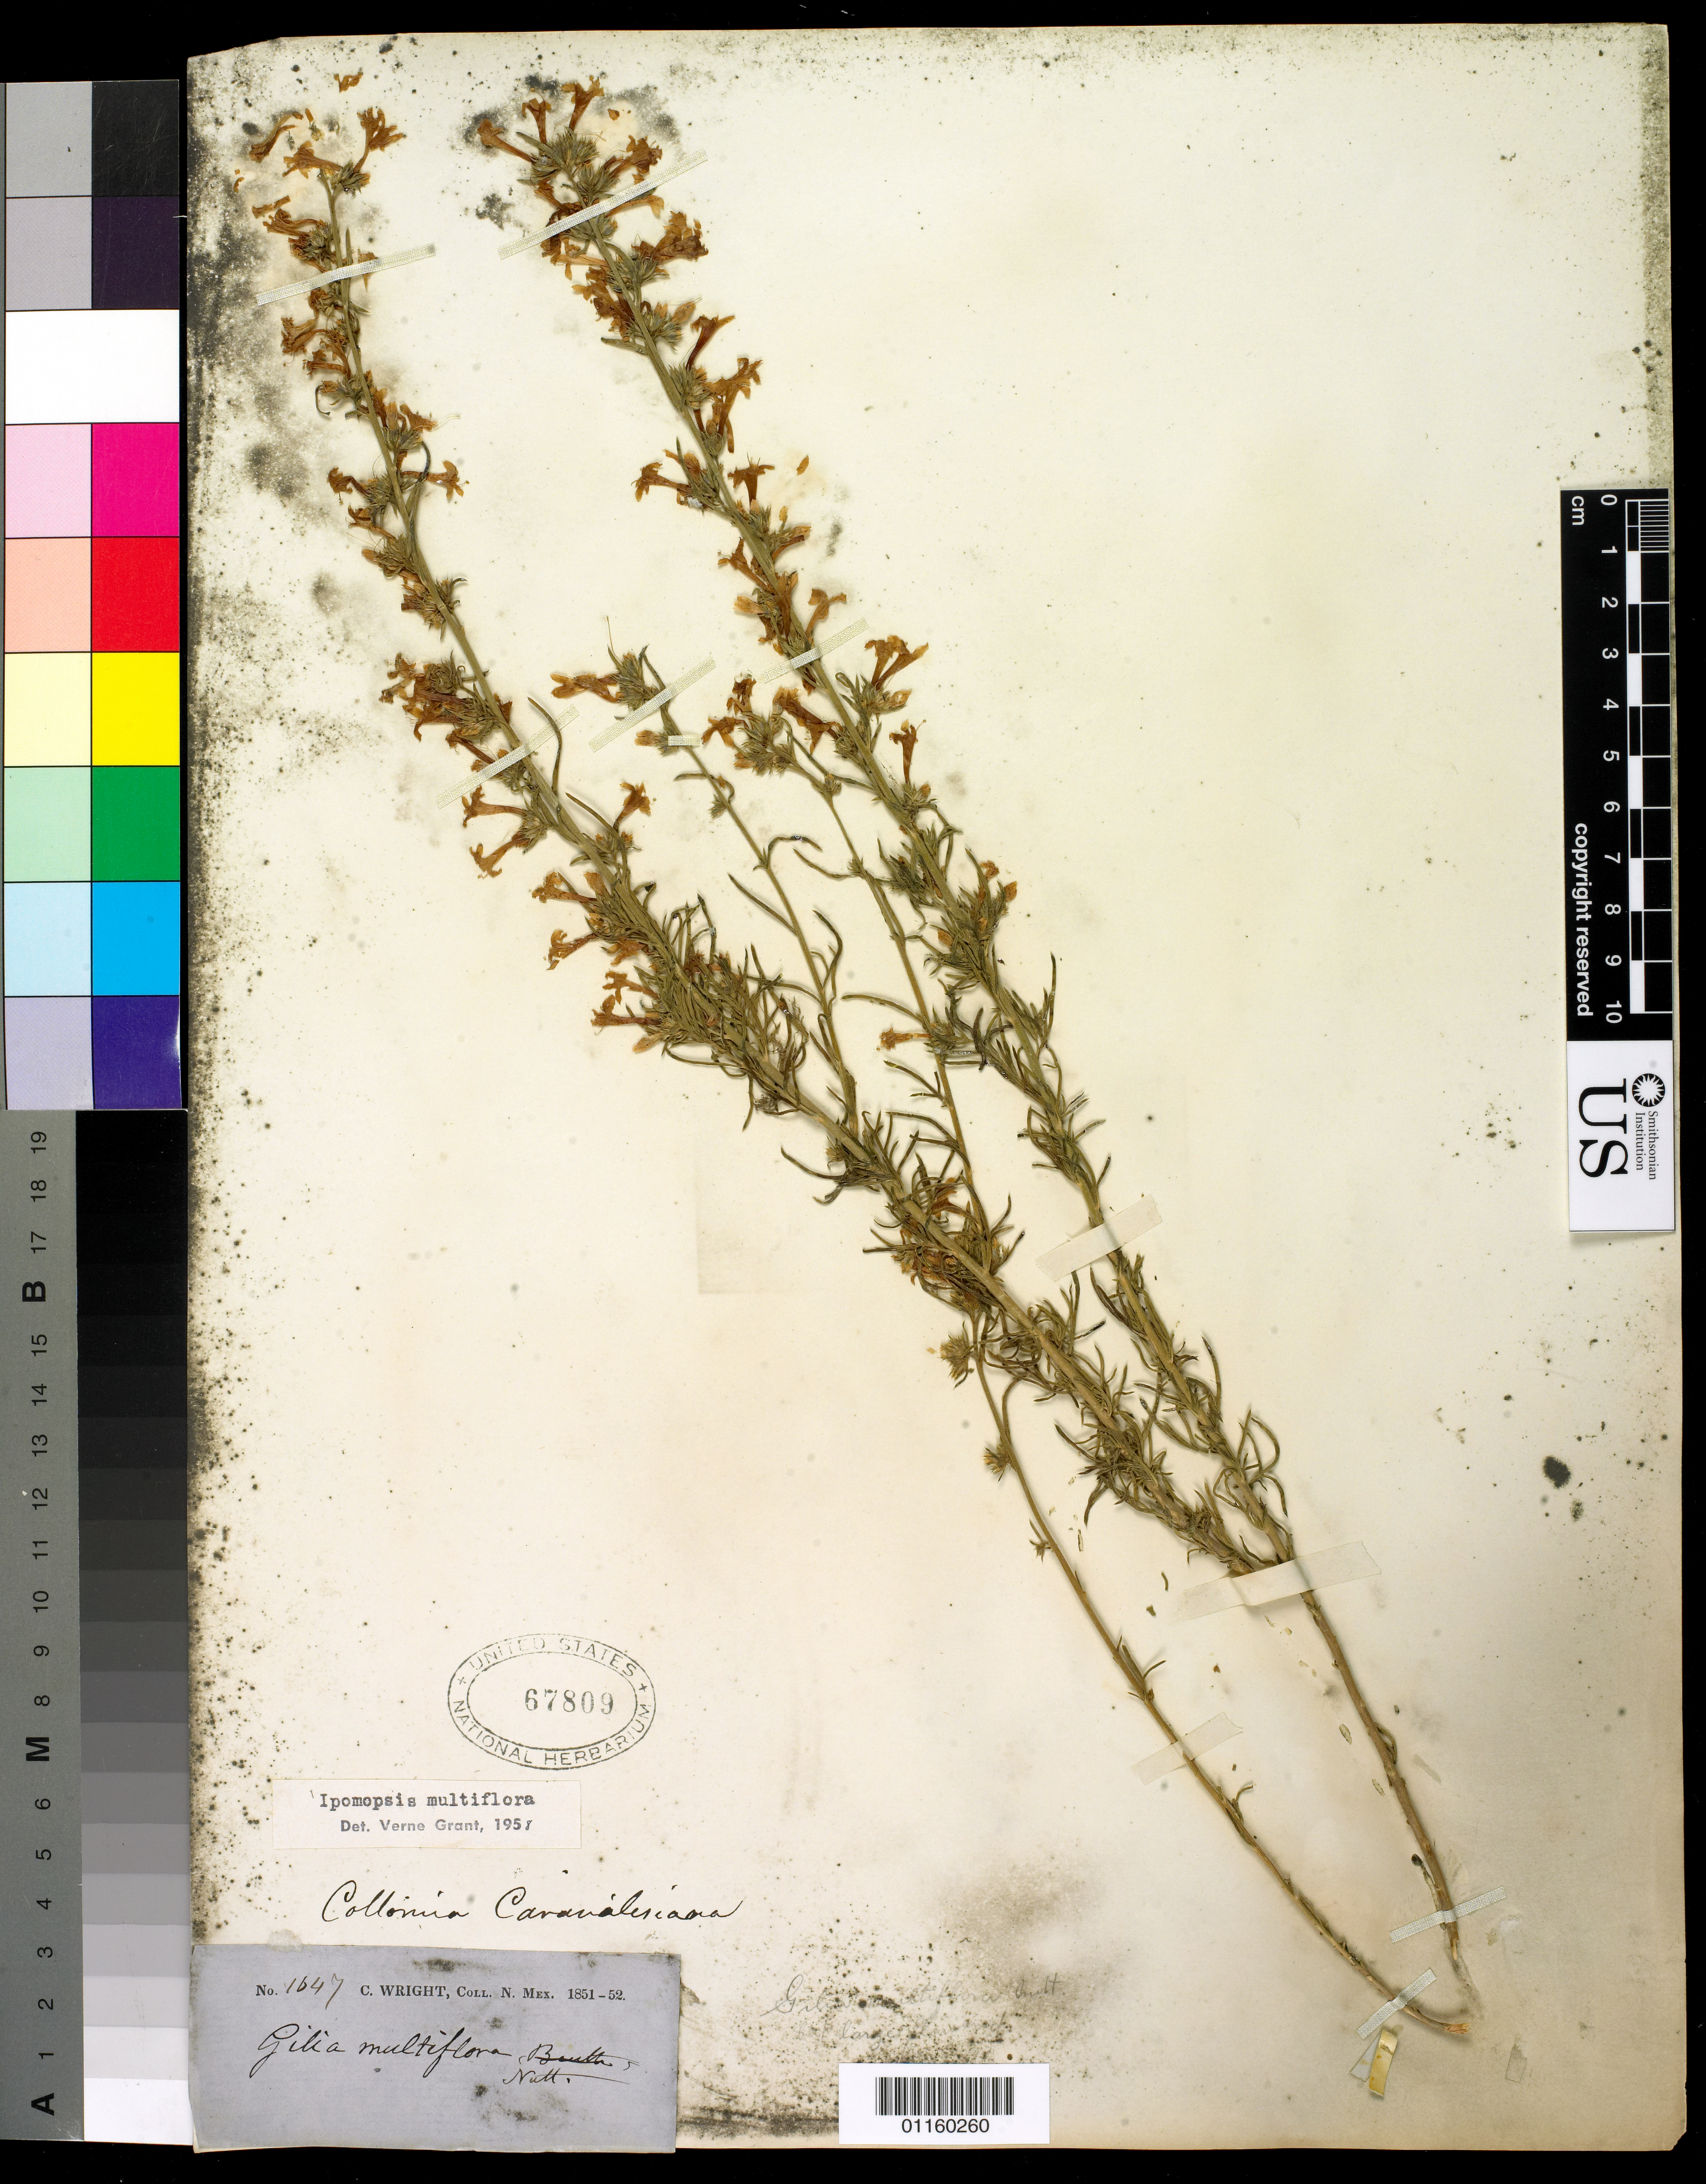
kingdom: Plantae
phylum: Tracheophyta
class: Magnoliopsida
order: Ericales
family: Polemoniaceae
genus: Ipomopsis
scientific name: Ipomopsis minutiflora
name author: (Benth.) V.E. Grant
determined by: Grant, V.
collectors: C. Wright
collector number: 1647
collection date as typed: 1851 to -- --- 1852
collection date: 1851/1852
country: United States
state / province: New Mexico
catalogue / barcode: US 67809